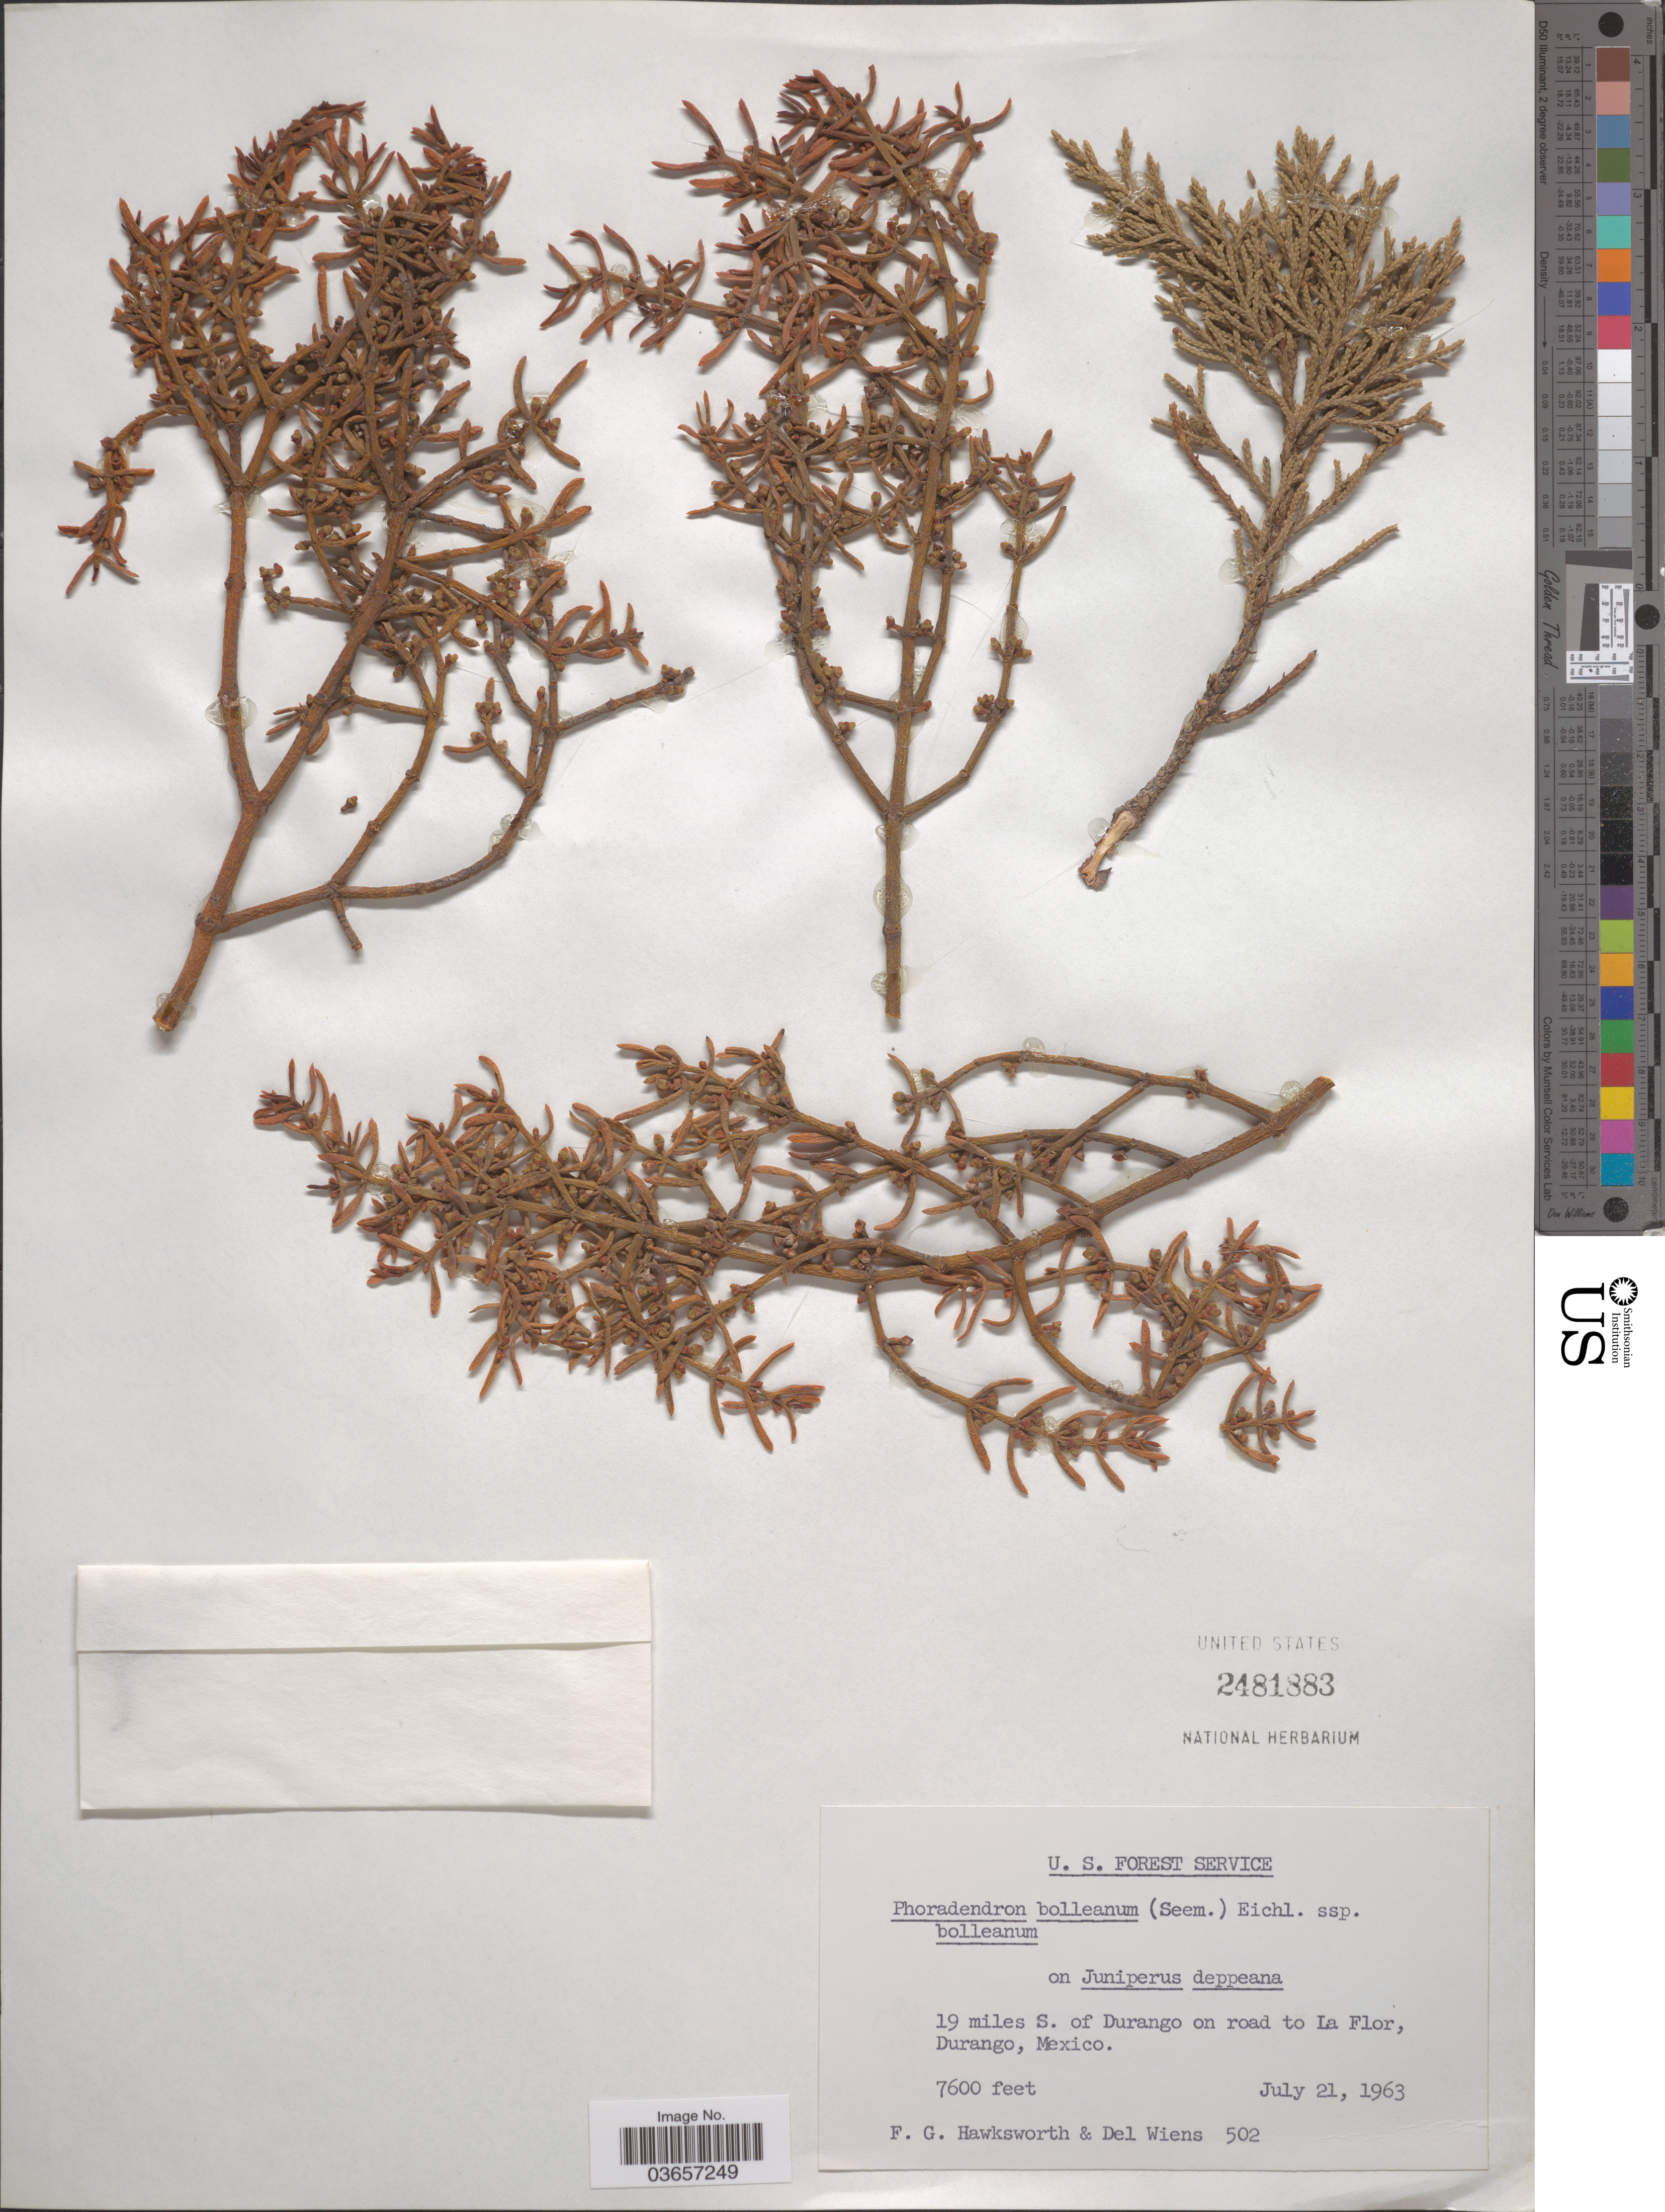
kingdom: Plantae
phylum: Tracheophyta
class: Magnoliopsida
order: Santalales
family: Viscaceae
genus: Phoradendron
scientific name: Phoradendron bolleanum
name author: (Seem.) Eichler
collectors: F. G. Hawksworth & D. Wiens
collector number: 502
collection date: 1963-07-21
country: Mexico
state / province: Durango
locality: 19 miles S. of Durango on road to La Flor.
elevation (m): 2316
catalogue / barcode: US 2481883